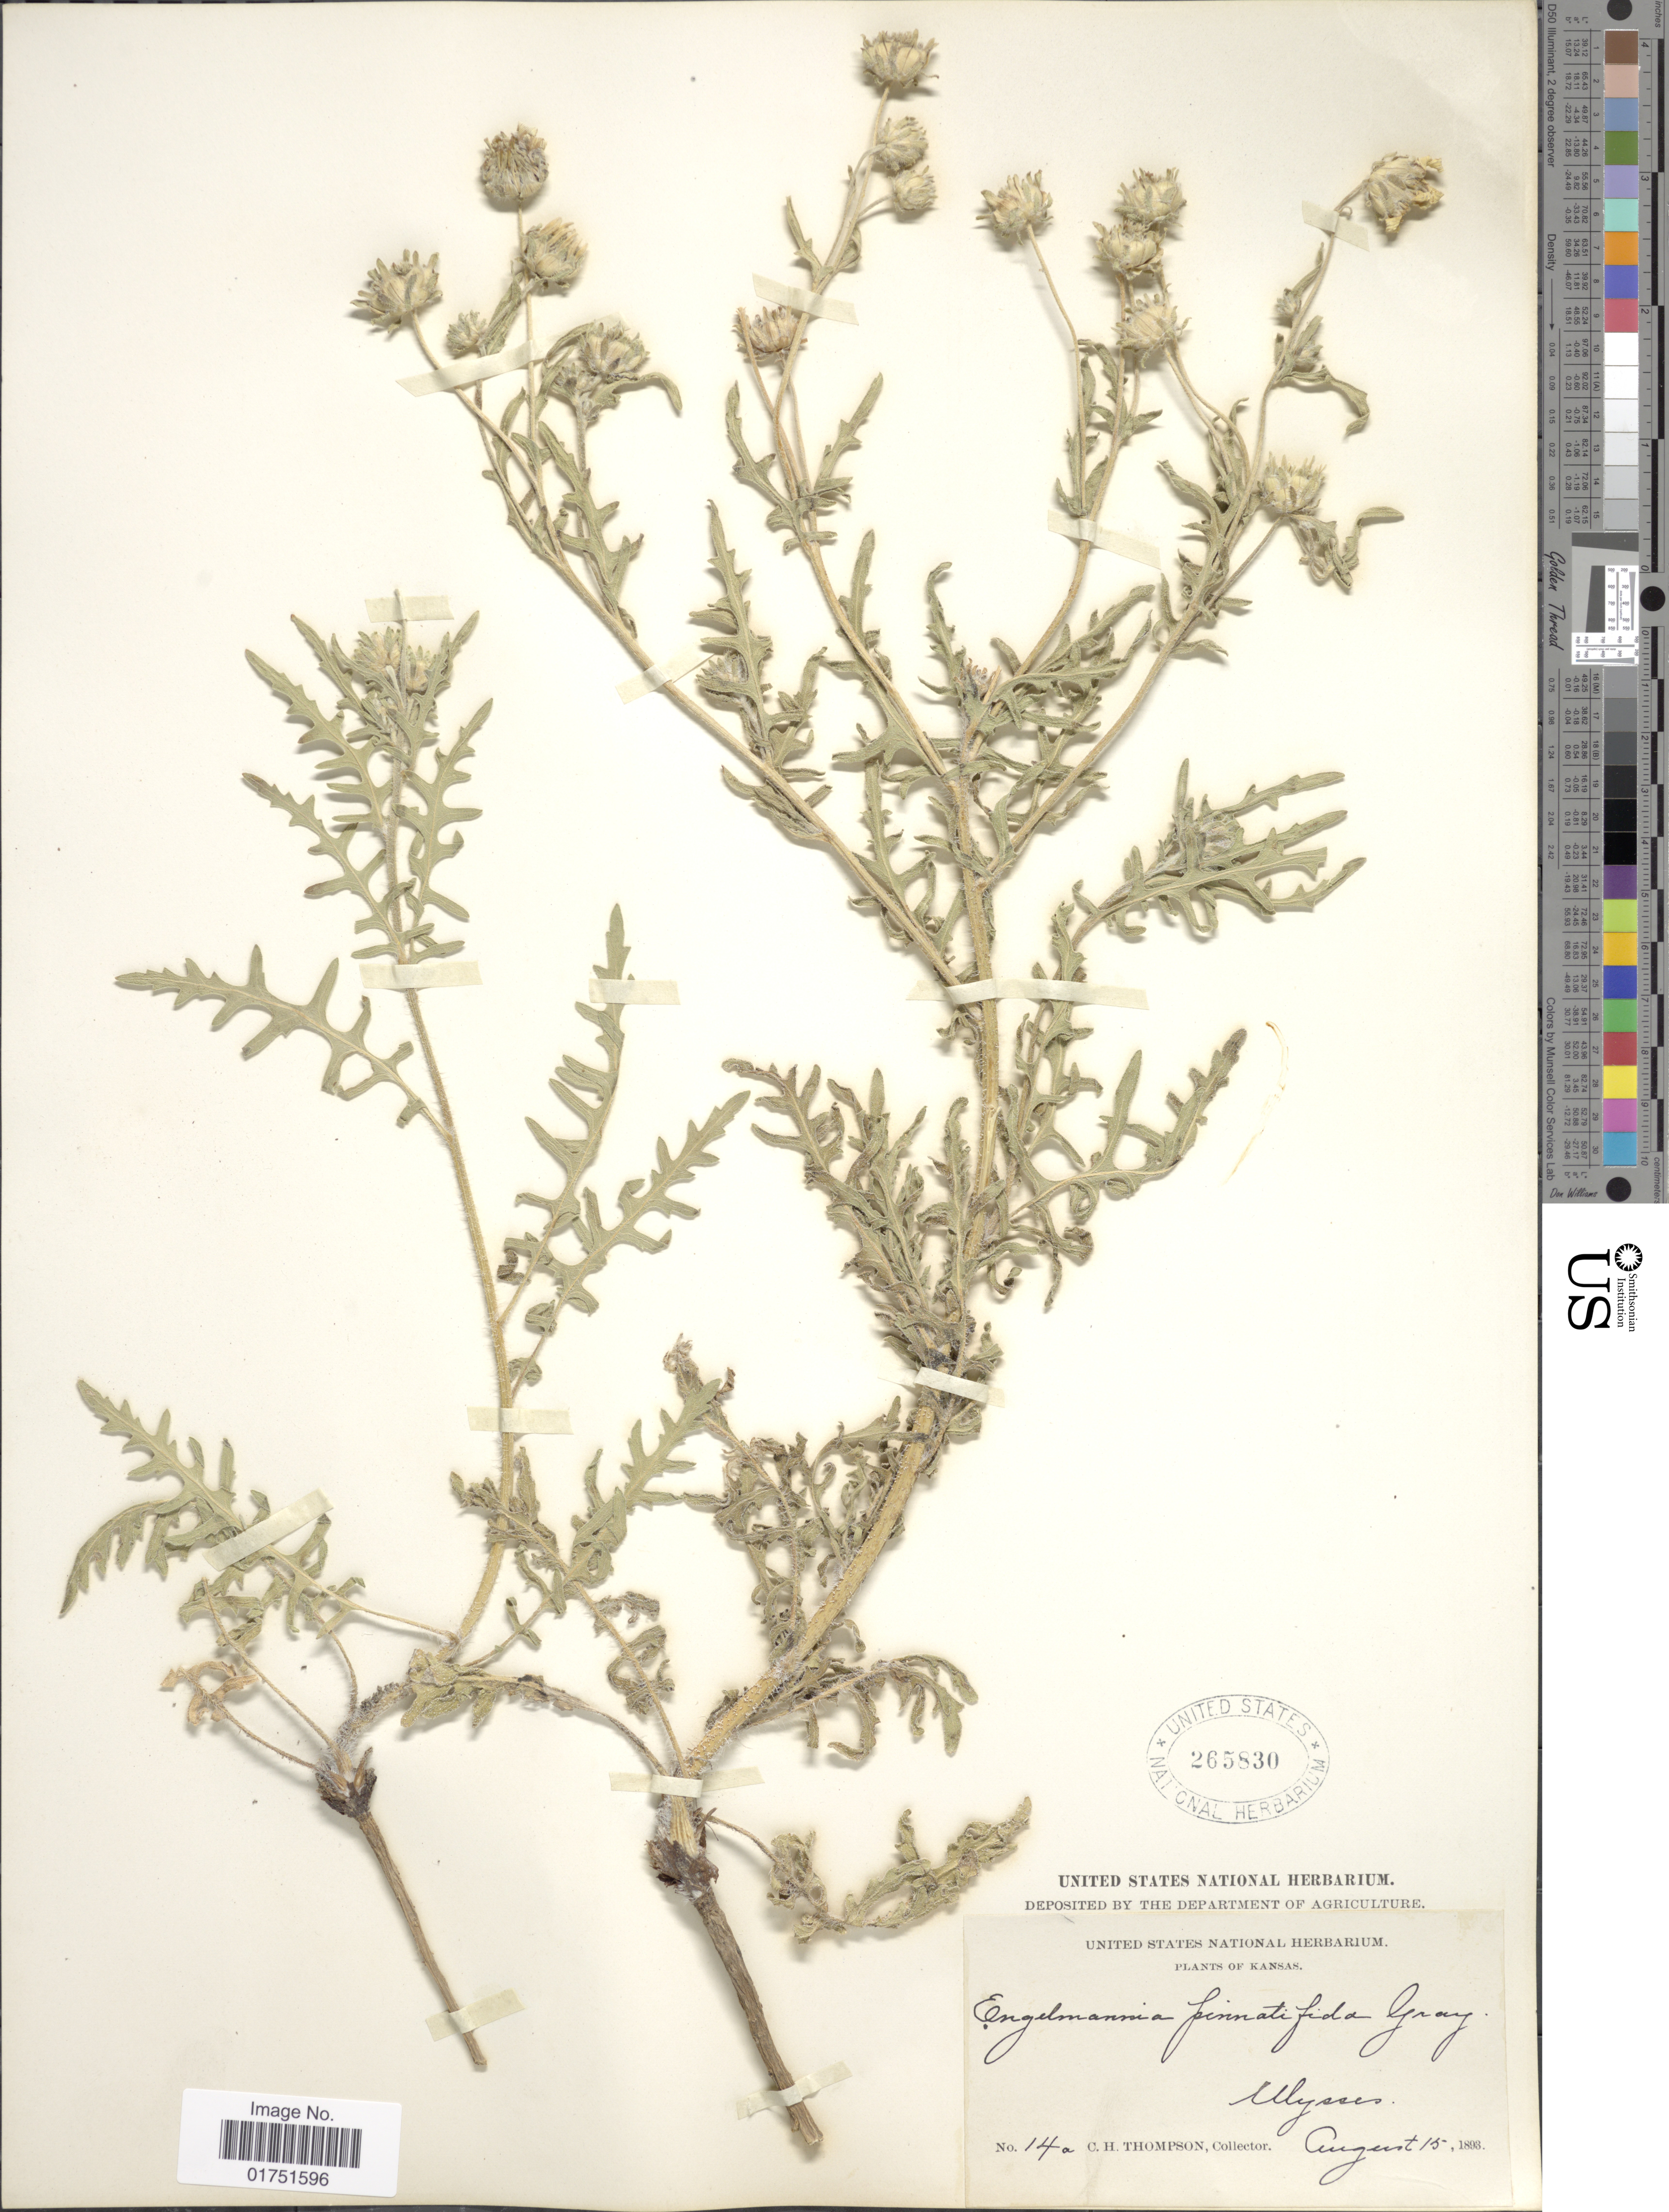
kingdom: Plantae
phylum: Tracheophyta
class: Magnoliopsida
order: Asterales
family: Asteraceae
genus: Engelmannia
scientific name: Engelmannia pinnatifida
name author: Torr. & A. Gray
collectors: C. H. Thompson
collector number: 14a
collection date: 1893-08-15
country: United States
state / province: Kansas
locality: Ulysses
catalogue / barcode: US 265830